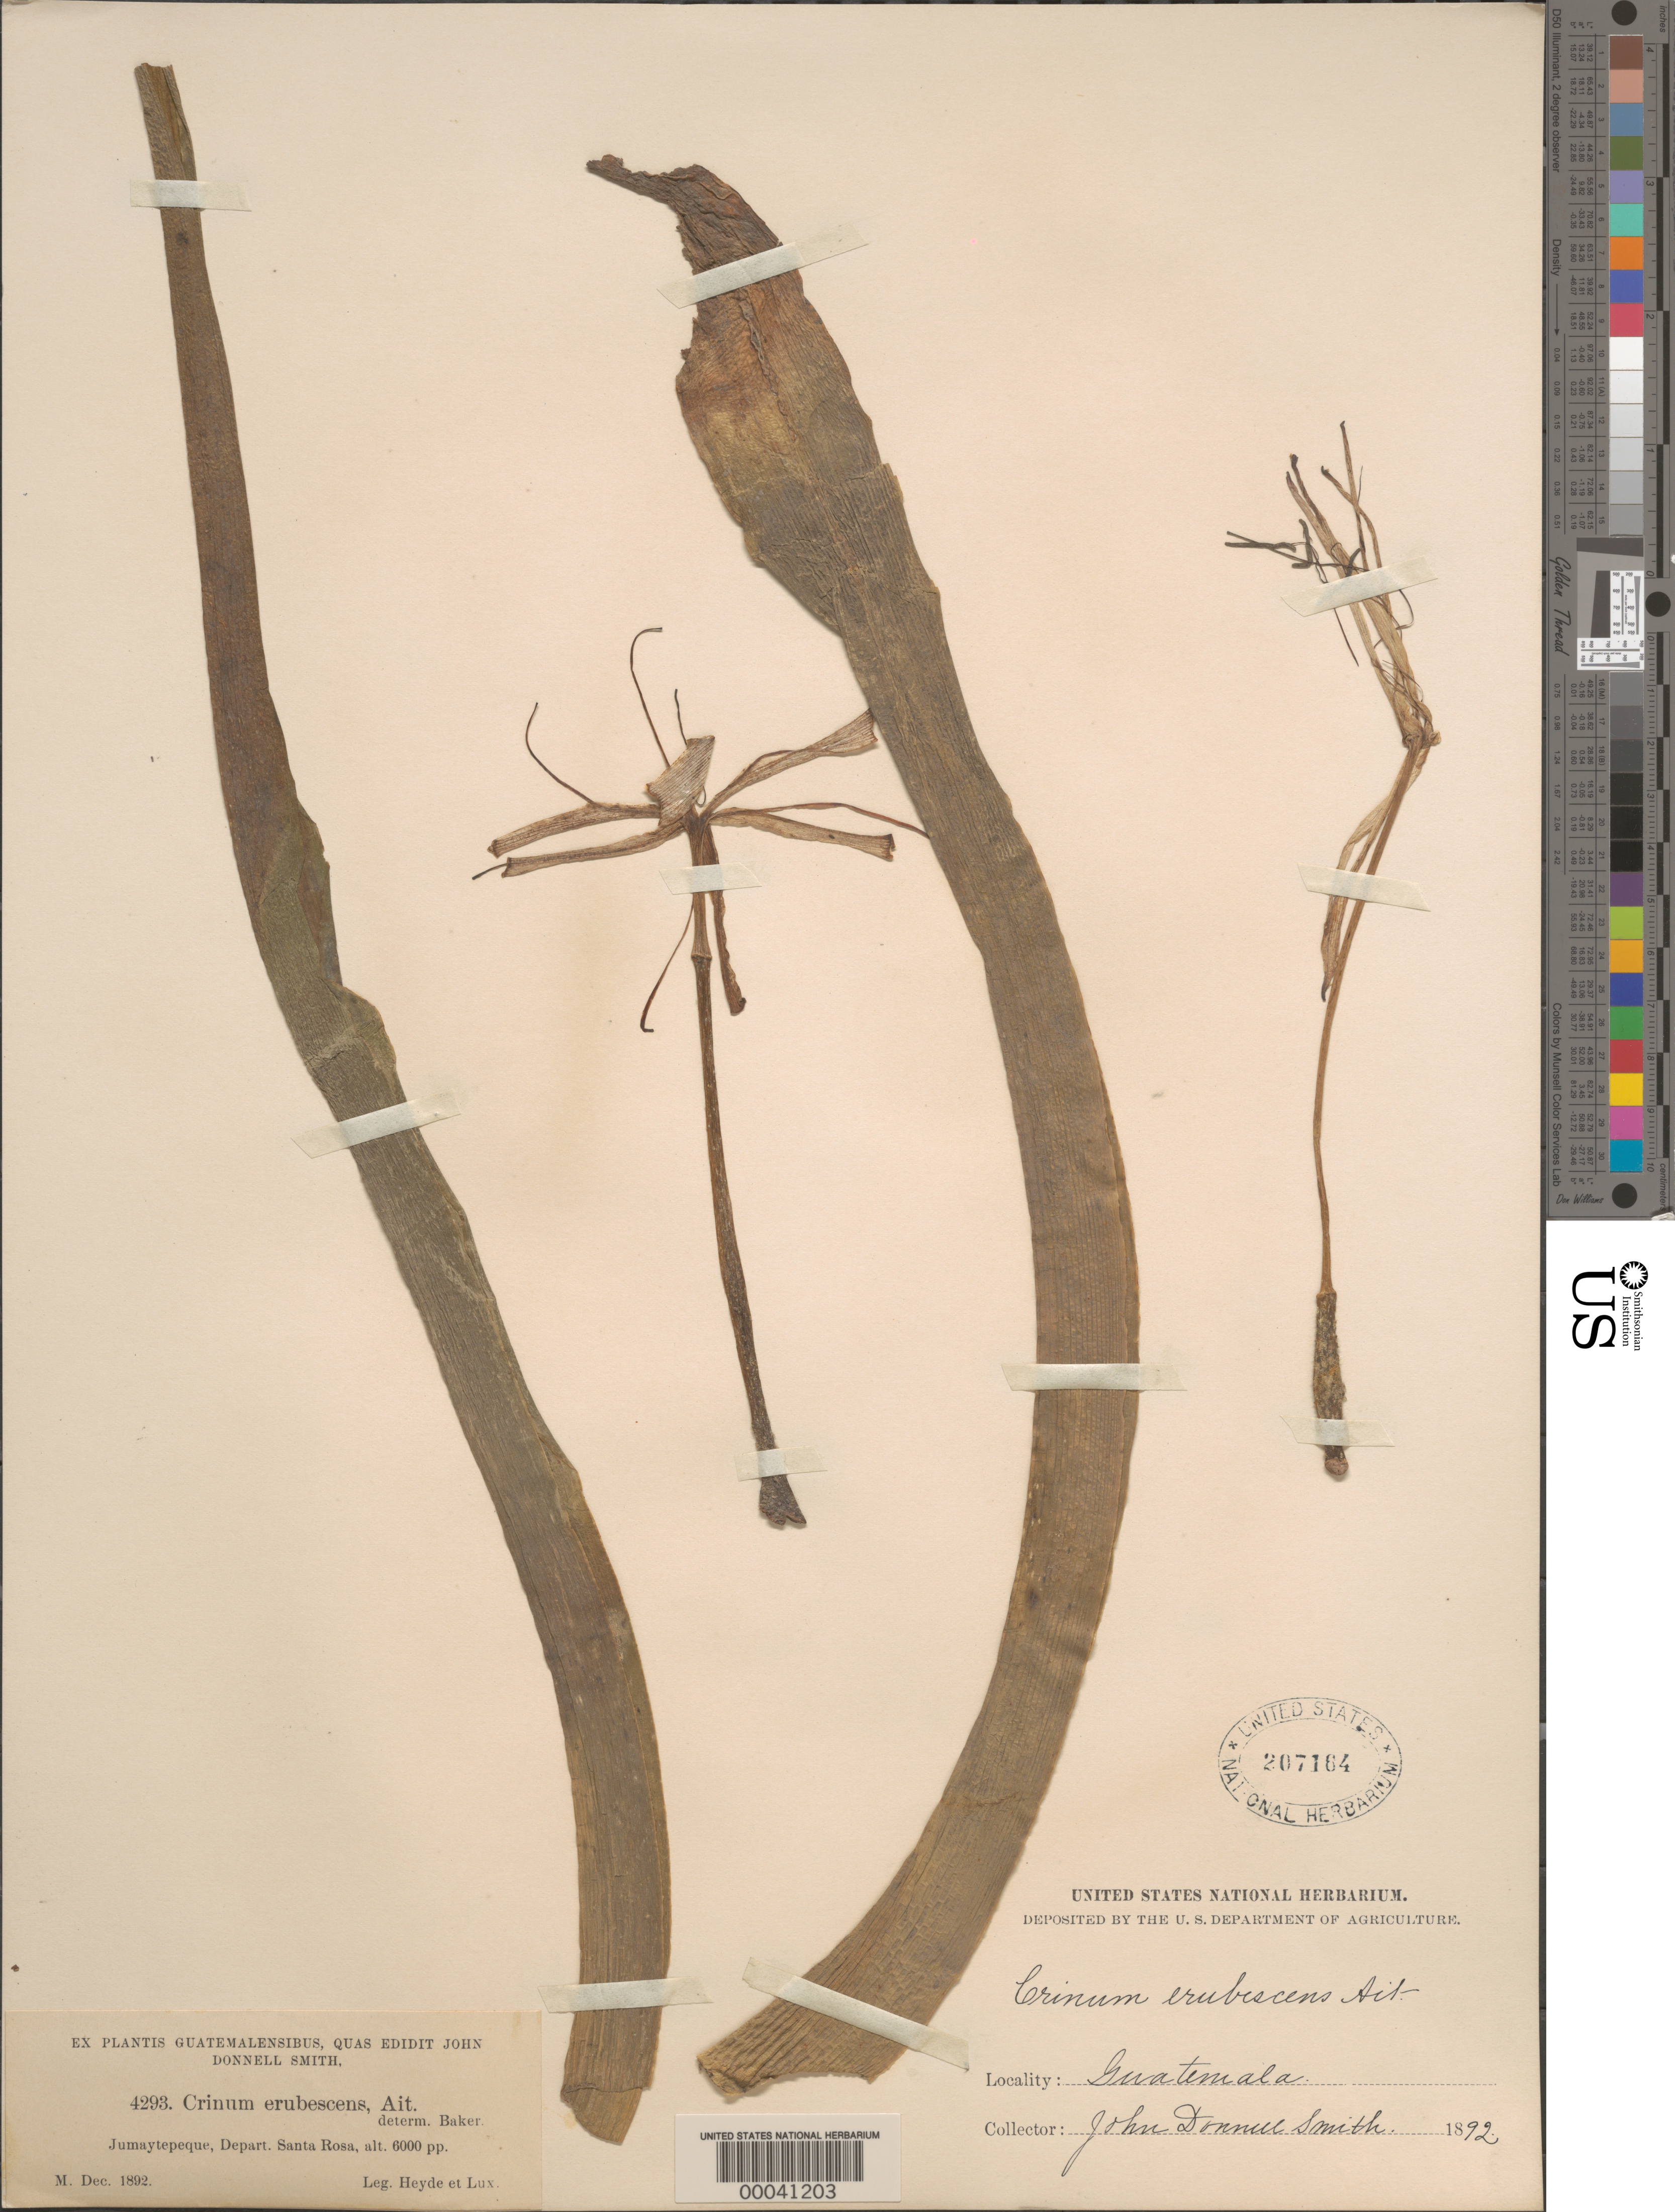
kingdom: Plantae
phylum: Tracheophyta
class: Liliopsida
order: Asparagales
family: Amaryllidaceae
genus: Crinum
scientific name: Crinum erubescens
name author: Aiton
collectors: E. T. Heyde & E. Lux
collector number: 4293 J.d.s.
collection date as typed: Dec 1892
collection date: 1892-12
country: Guatemala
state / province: Santa Rosa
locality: Jumaytepeque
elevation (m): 1829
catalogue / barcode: US 207164